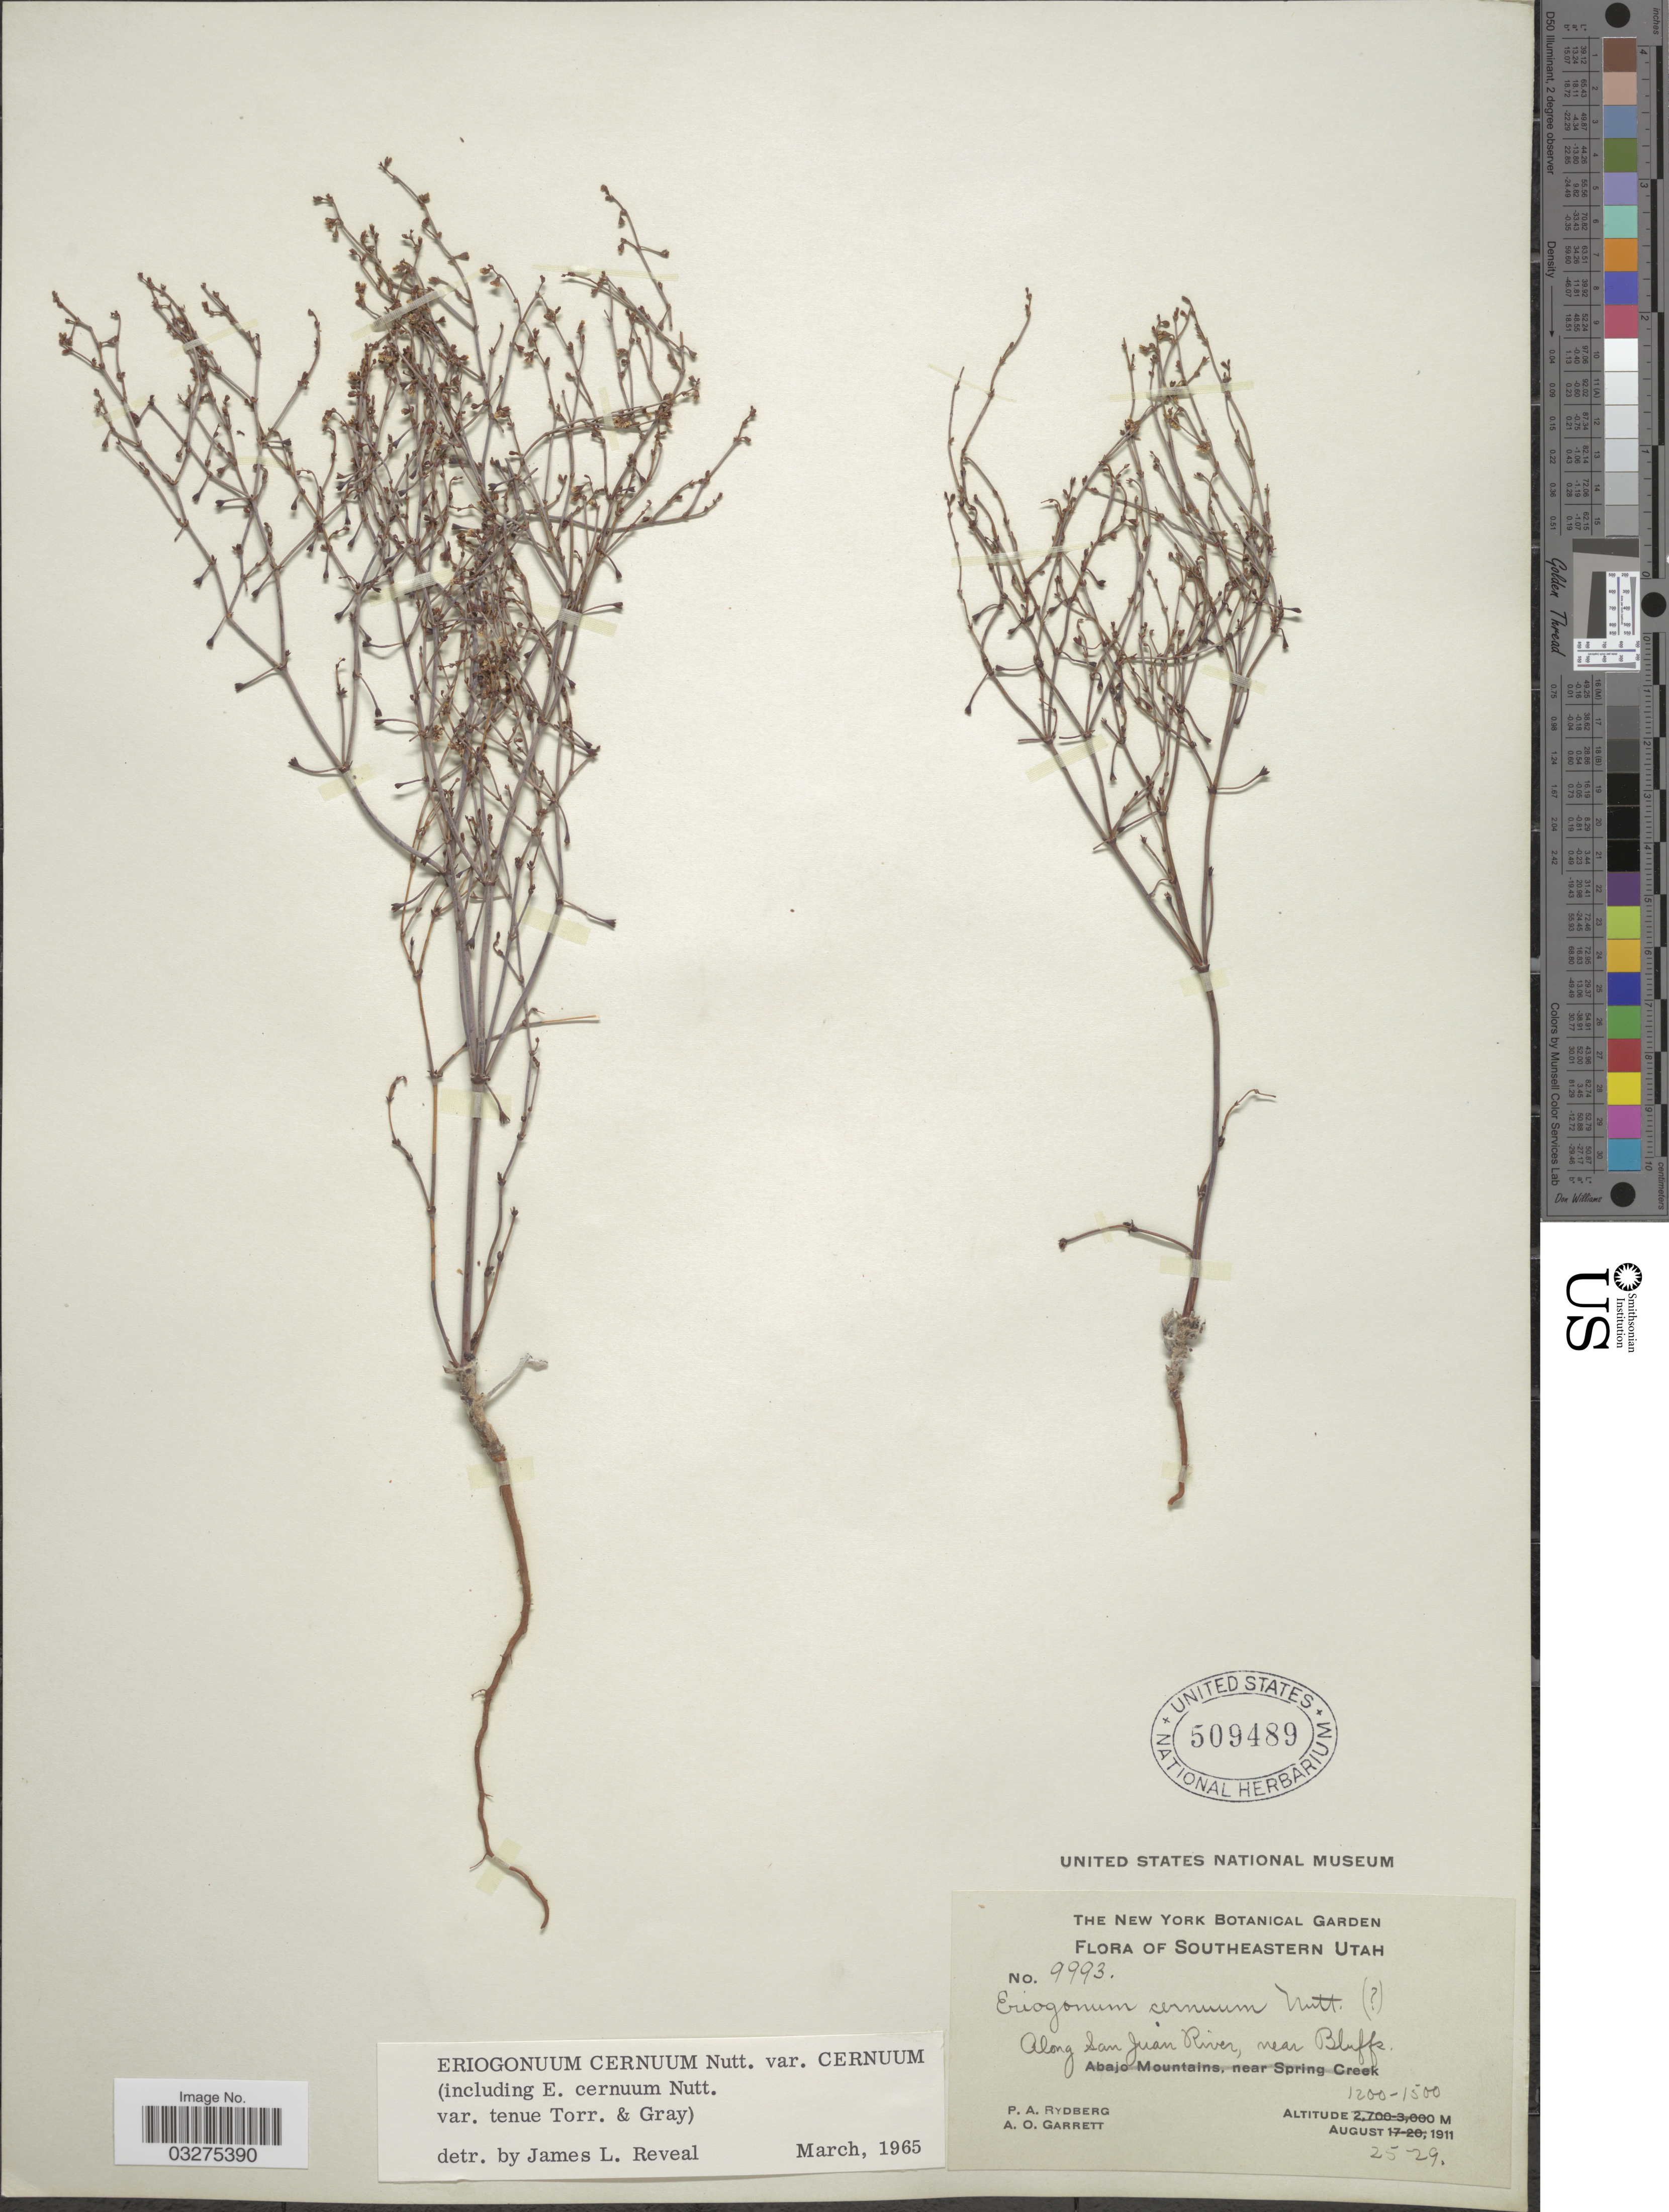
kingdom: Plantae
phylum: Tracheophyta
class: Magnoliopsida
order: Caryophyllales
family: Polygonaceae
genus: Eriogonum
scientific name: Eriogonum cernuum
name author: Nutt.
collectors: P. A. Rydberg & A. O. Garrett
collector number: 9993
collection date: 1911-08-25/1911-08-29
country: United States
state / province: Utah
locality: Southeastern Utah. Along San Juan River, near Bluffs.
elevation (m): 1200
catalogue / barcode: US 509489